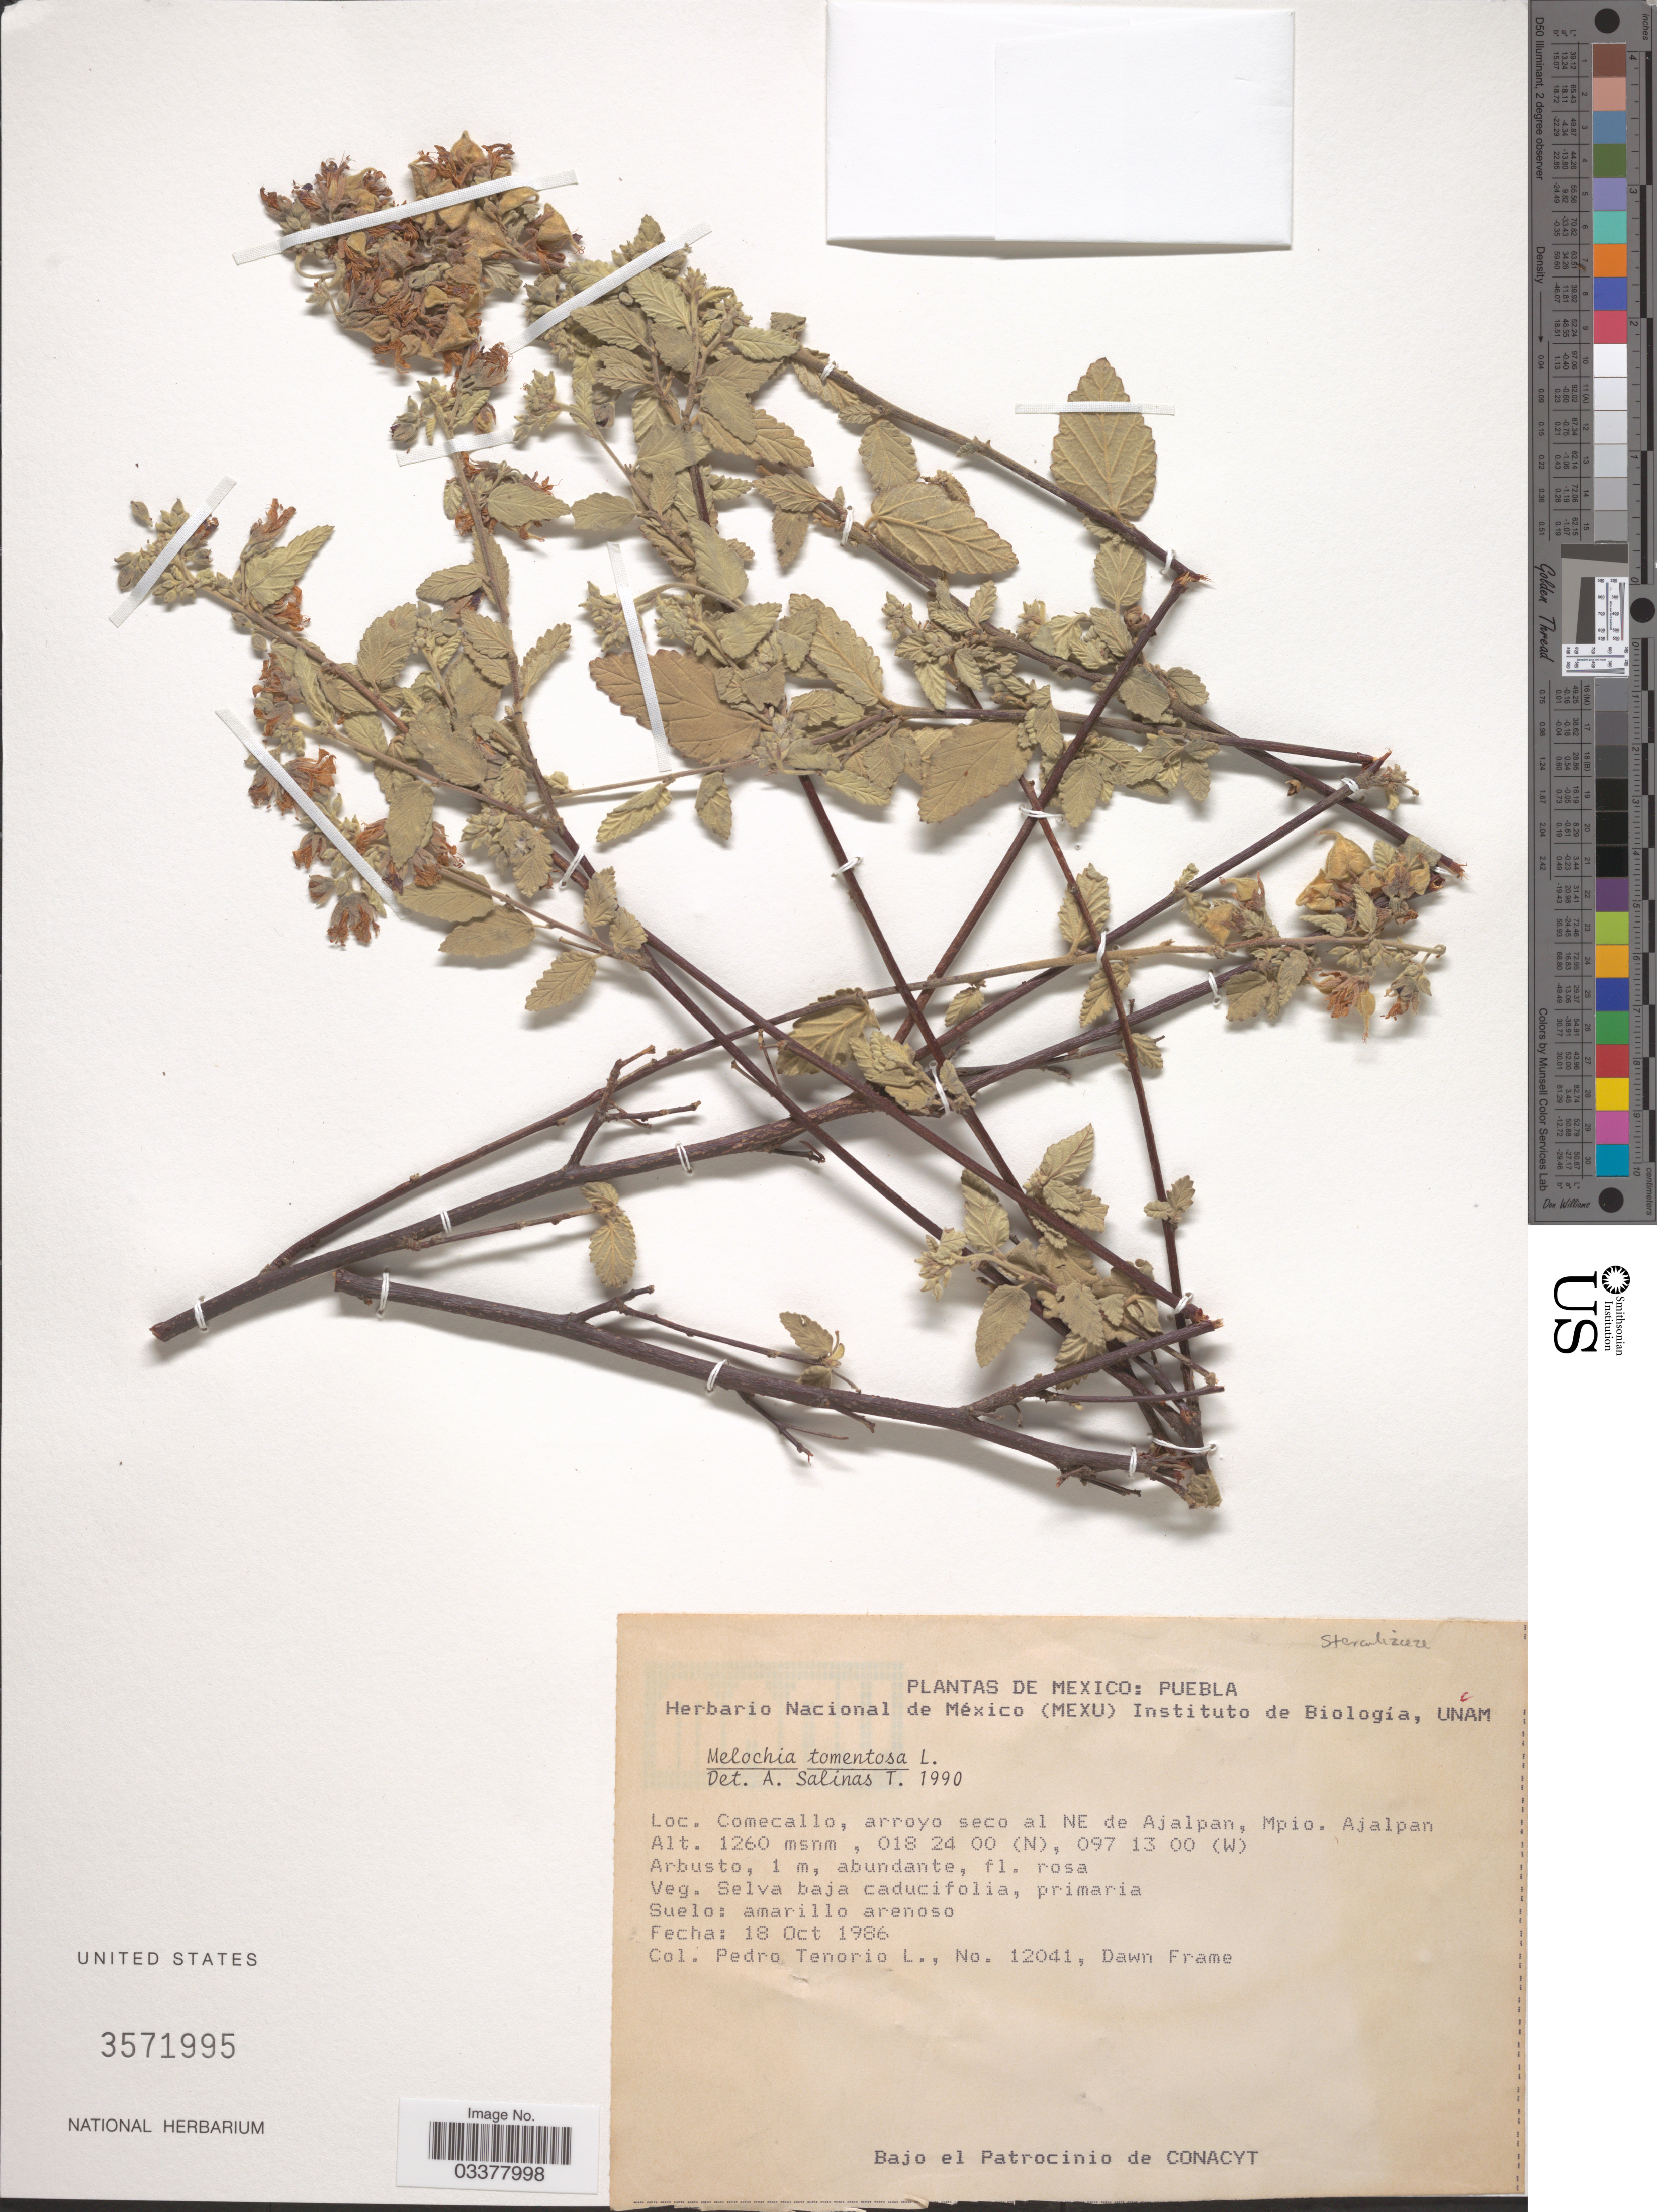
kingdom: Plantae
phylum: Tracheophyta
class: Magnoliopsida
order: Malvales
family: Malvaceae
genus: Melochia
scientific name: Melochia tomentosa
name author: L.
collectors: P. Tenorio L. & D. Frame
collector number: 12041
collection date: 1986-10-18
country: Mexico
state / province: Puebla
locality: Comecallo, arroyo seco al NE de Ajalpan, Mpio. Ajalpan.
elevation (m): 1260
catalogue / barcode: US 3571995